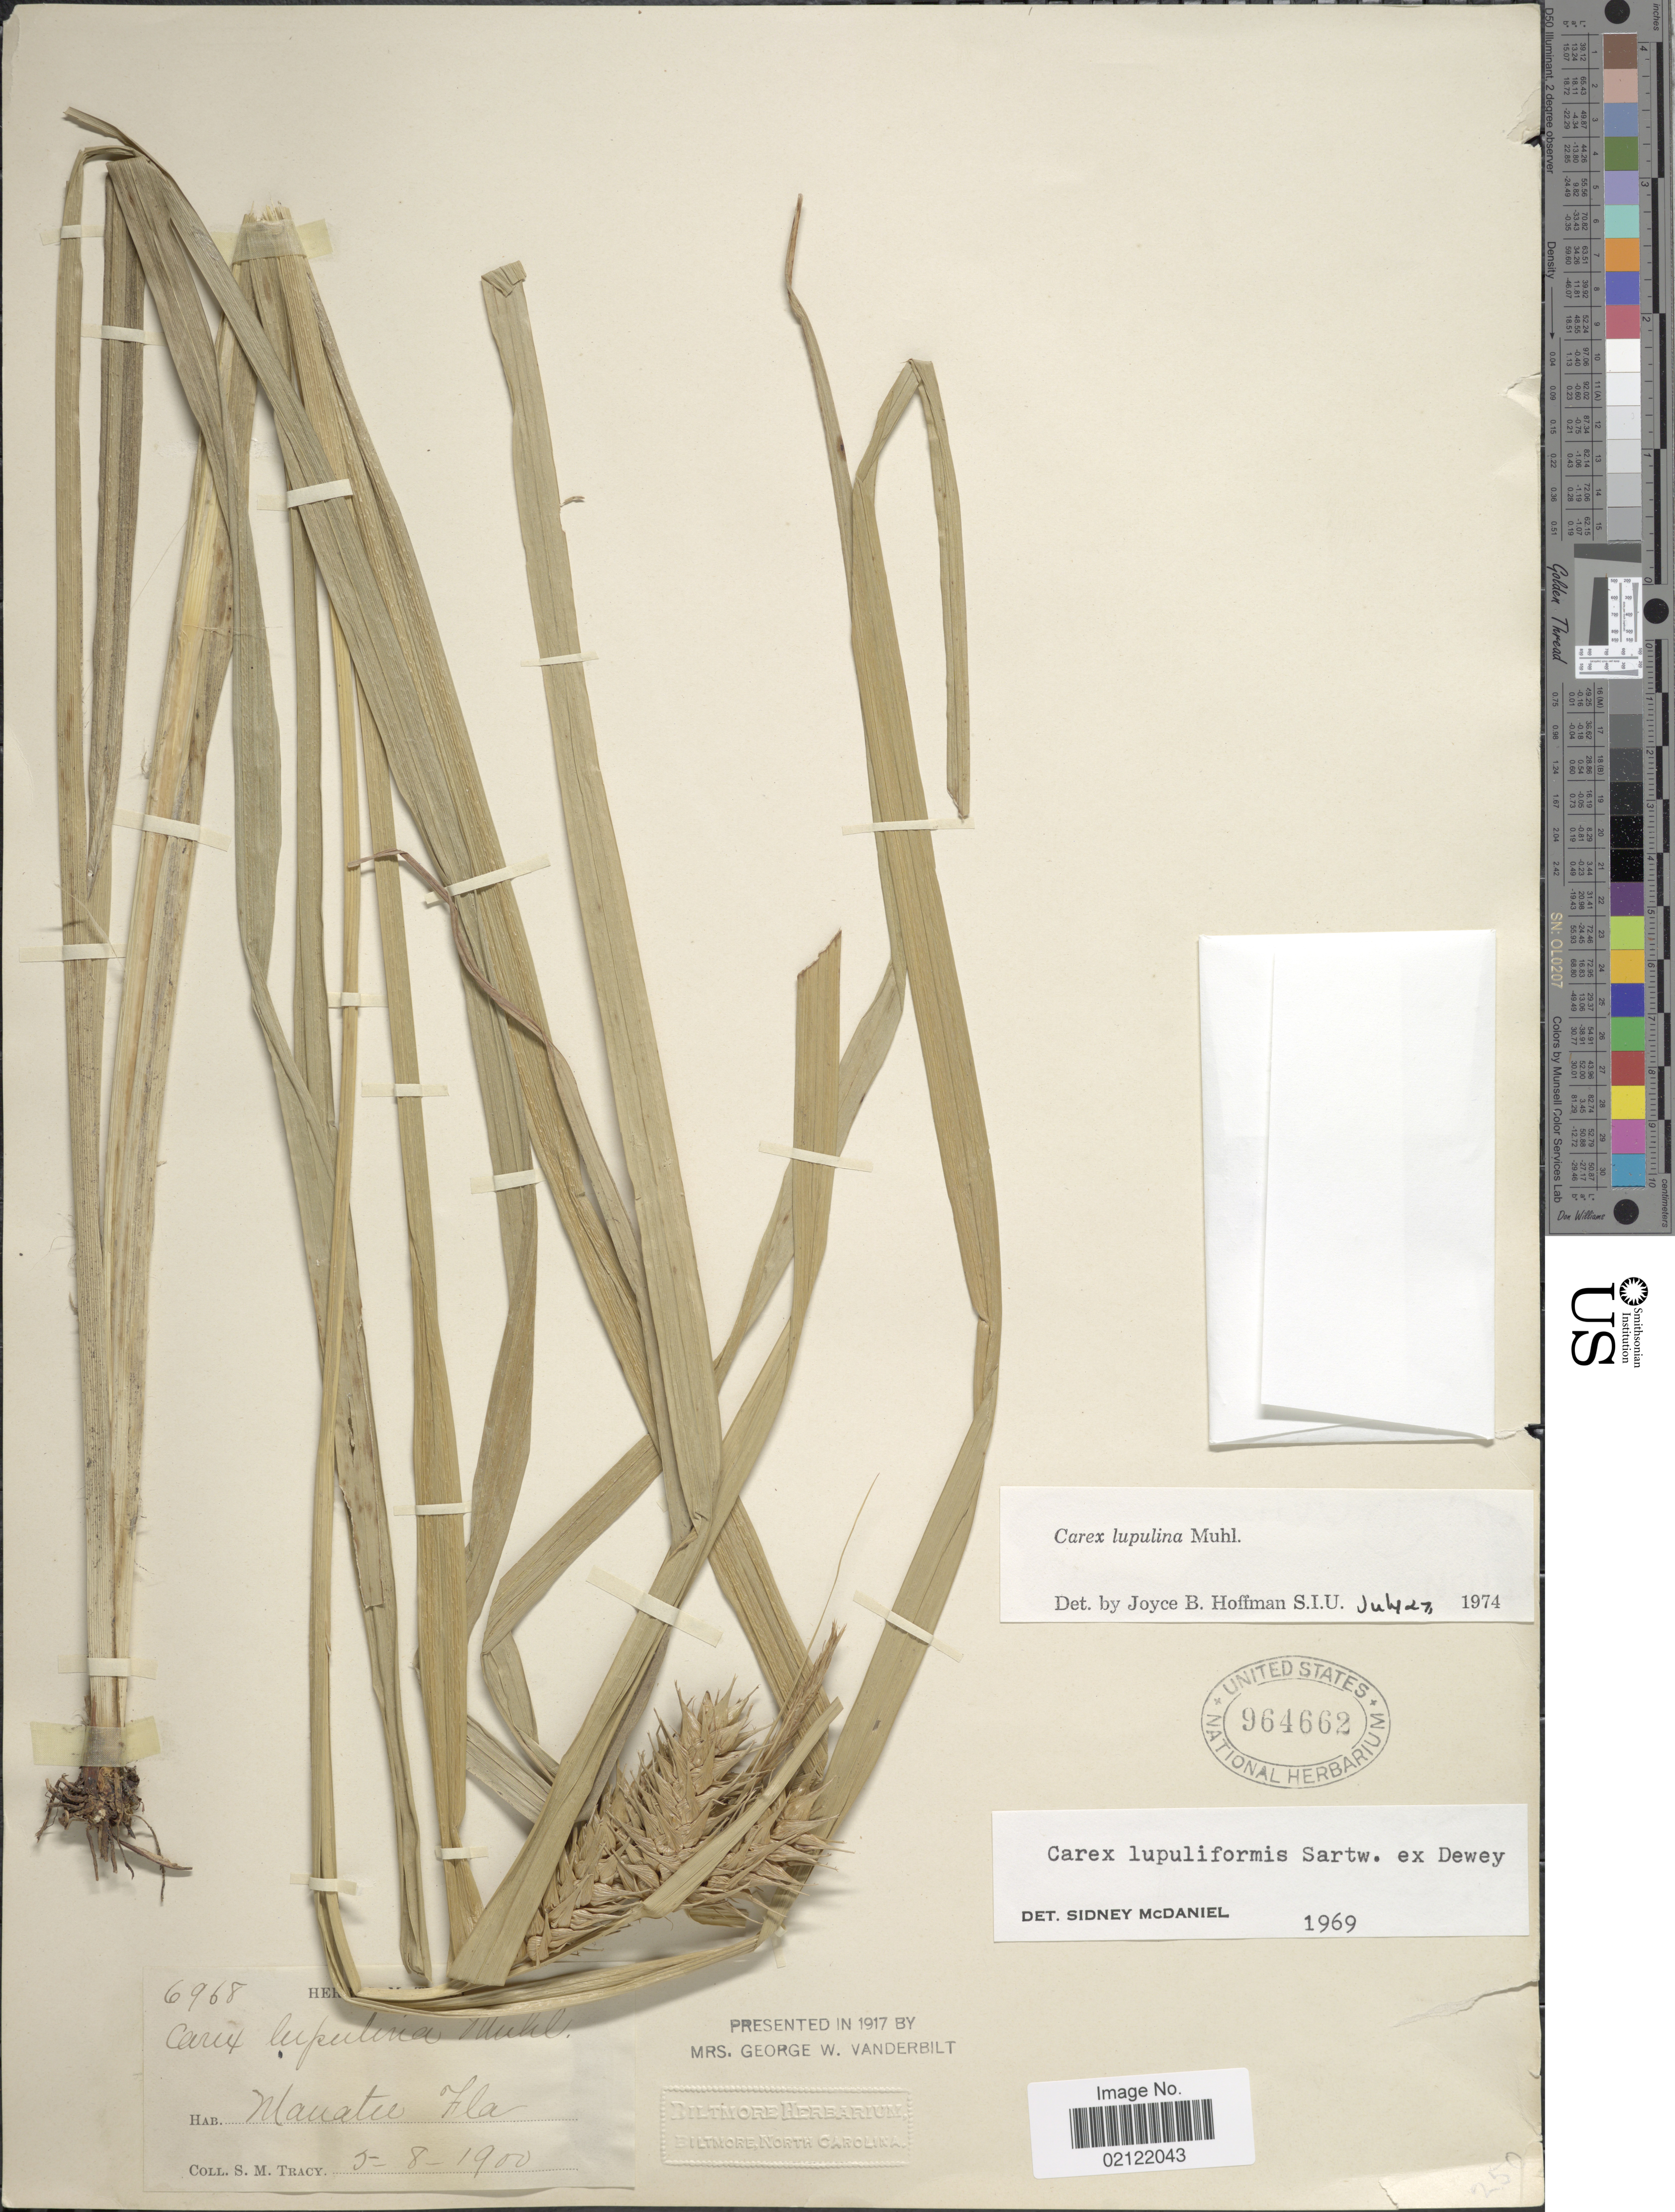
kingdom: Plantae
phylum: Tracheophyta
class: Liliopsida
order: Poales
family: Cyperaceae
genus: Carex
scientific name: Carex lupulina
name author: Muhl. ex Willd.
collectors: S. M. Tracy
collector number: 6968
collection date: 1900-05-08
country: United States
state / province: Florida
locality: Manatee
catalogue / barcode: US 964662